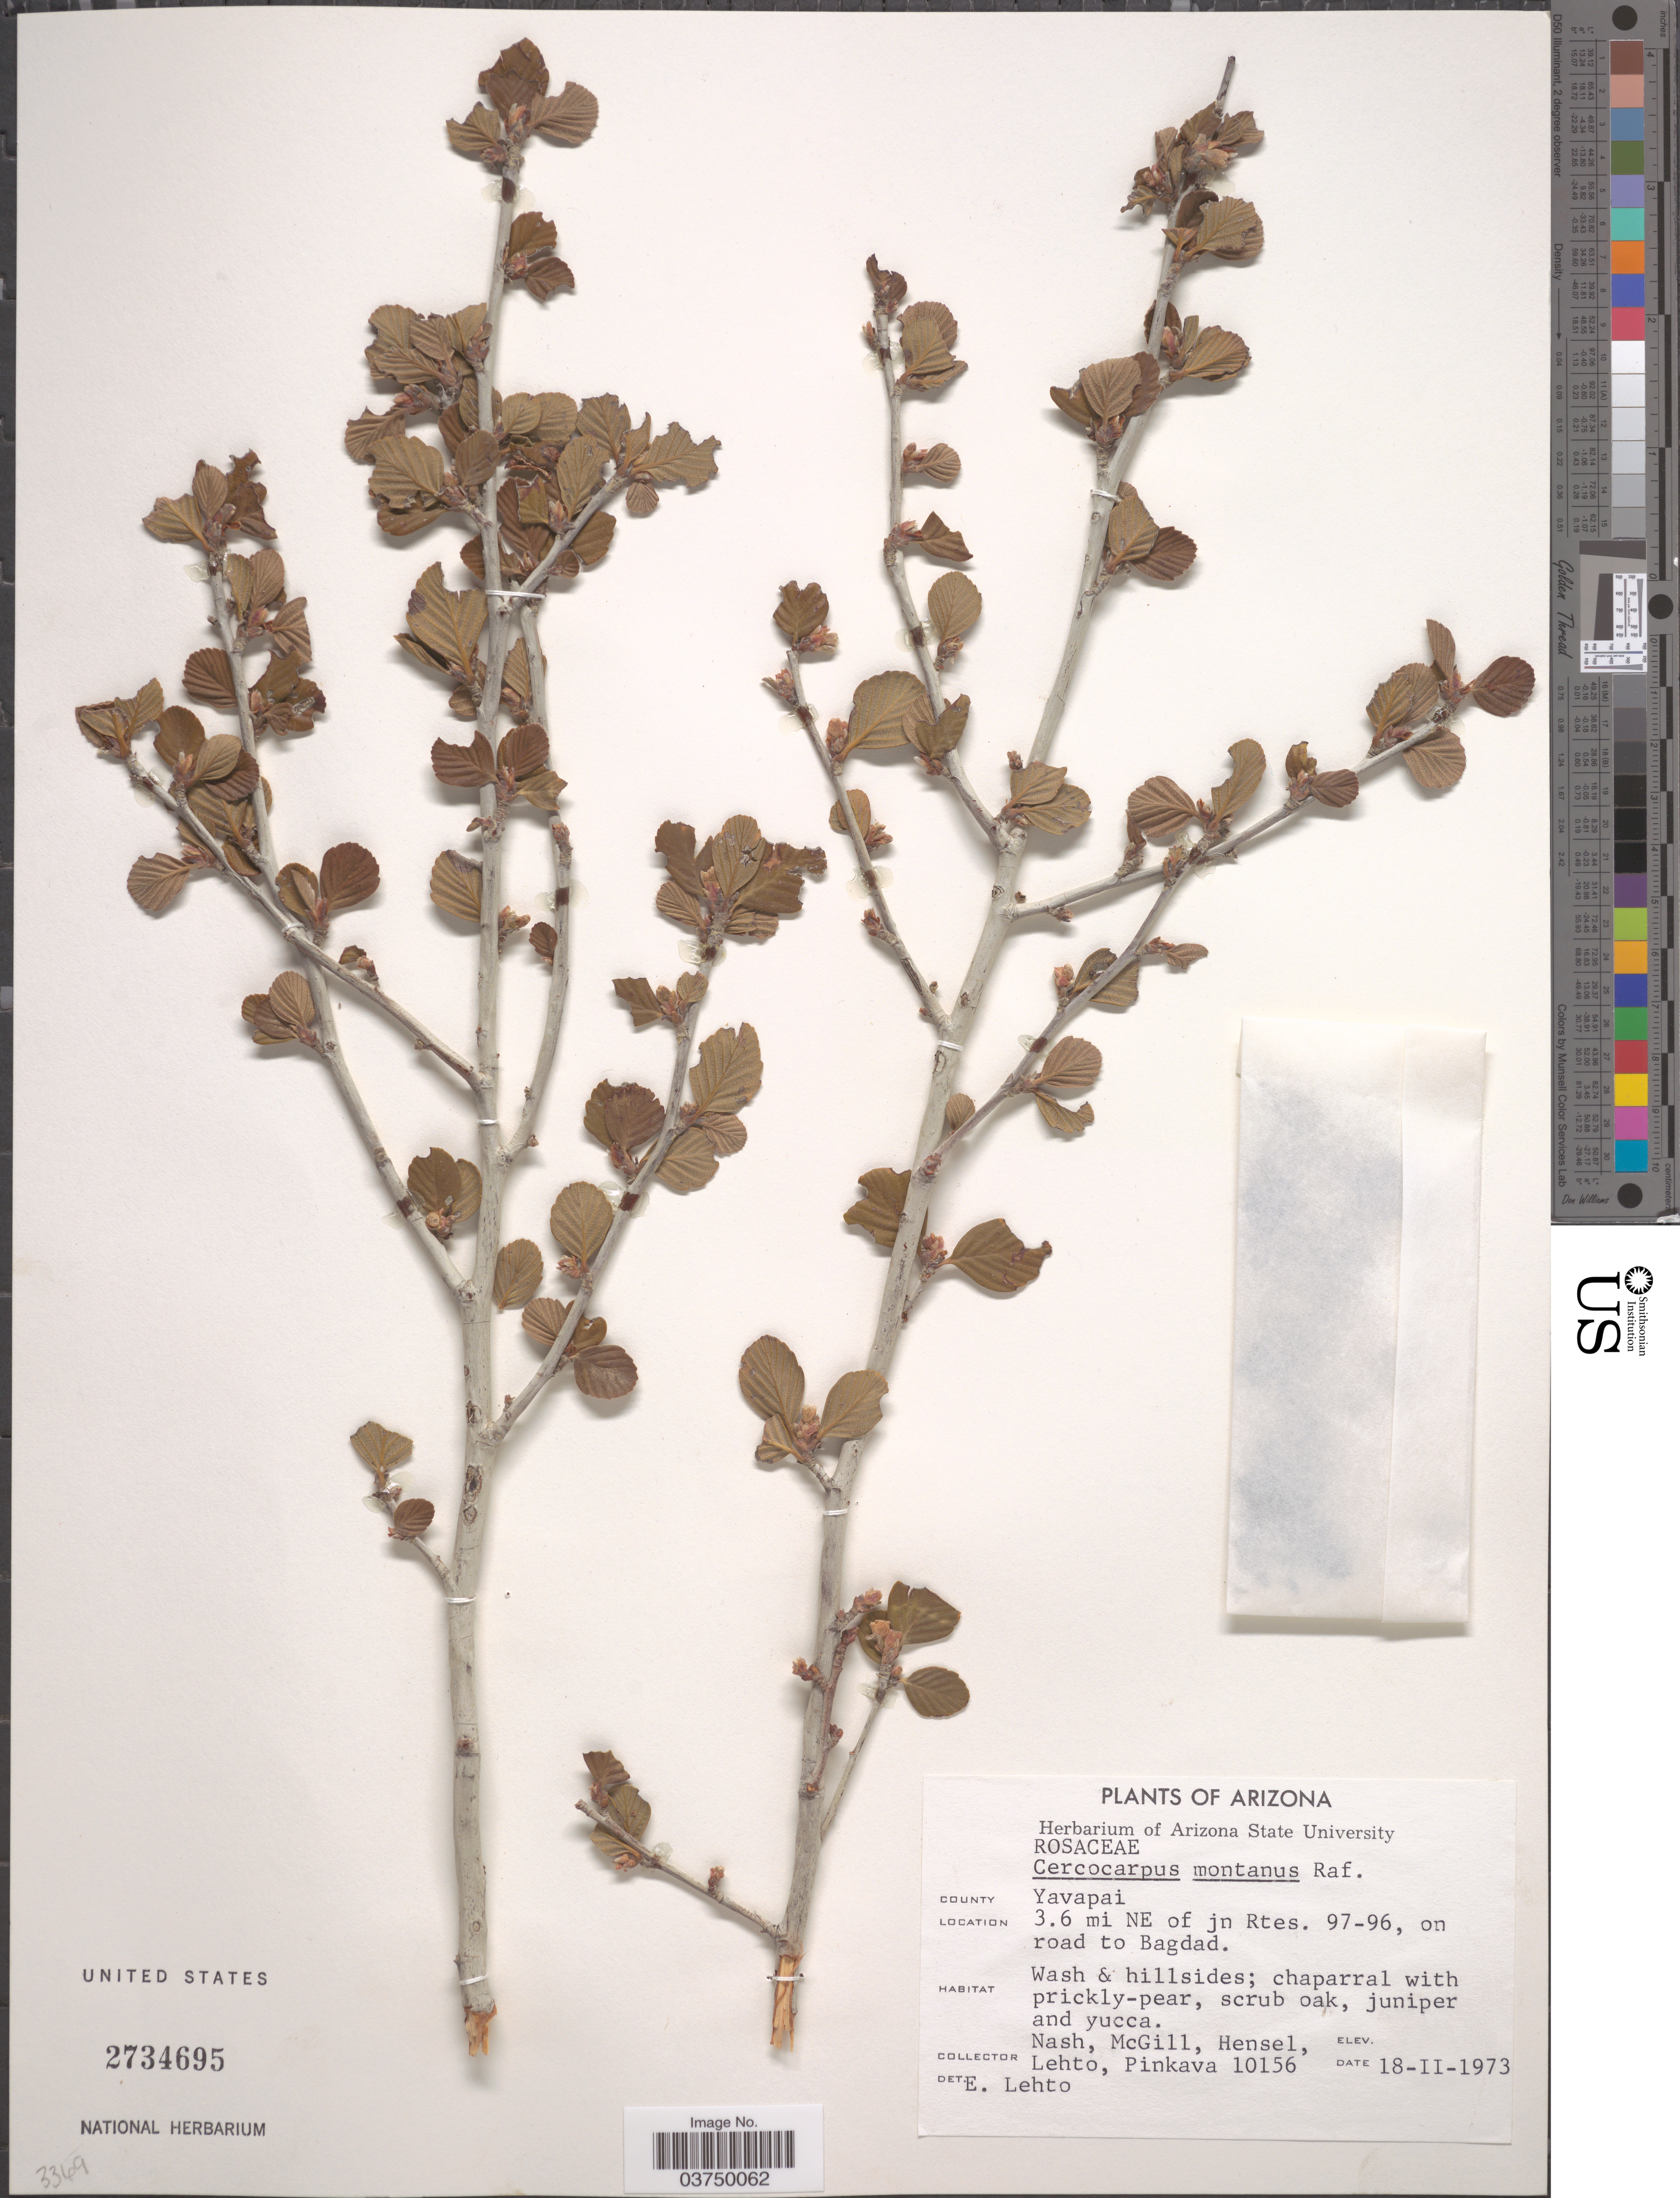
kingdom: Plantae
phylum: Tracheophyta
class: Magnoliopsida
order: Rosales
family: Rosaceae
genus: Cercocarpus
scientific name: Cercocarpus montanus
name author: Raf.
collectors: -- Nash, -. McGill, -. Hensel, -. Lehto & -. Pinkava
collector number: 10156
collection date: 1973-02-18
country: United States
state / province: Arizona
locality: County Yavapai. 3.6 mi NE of jn Rtrs. 97-96, on road to Bagdad.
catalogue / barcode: US 2734695